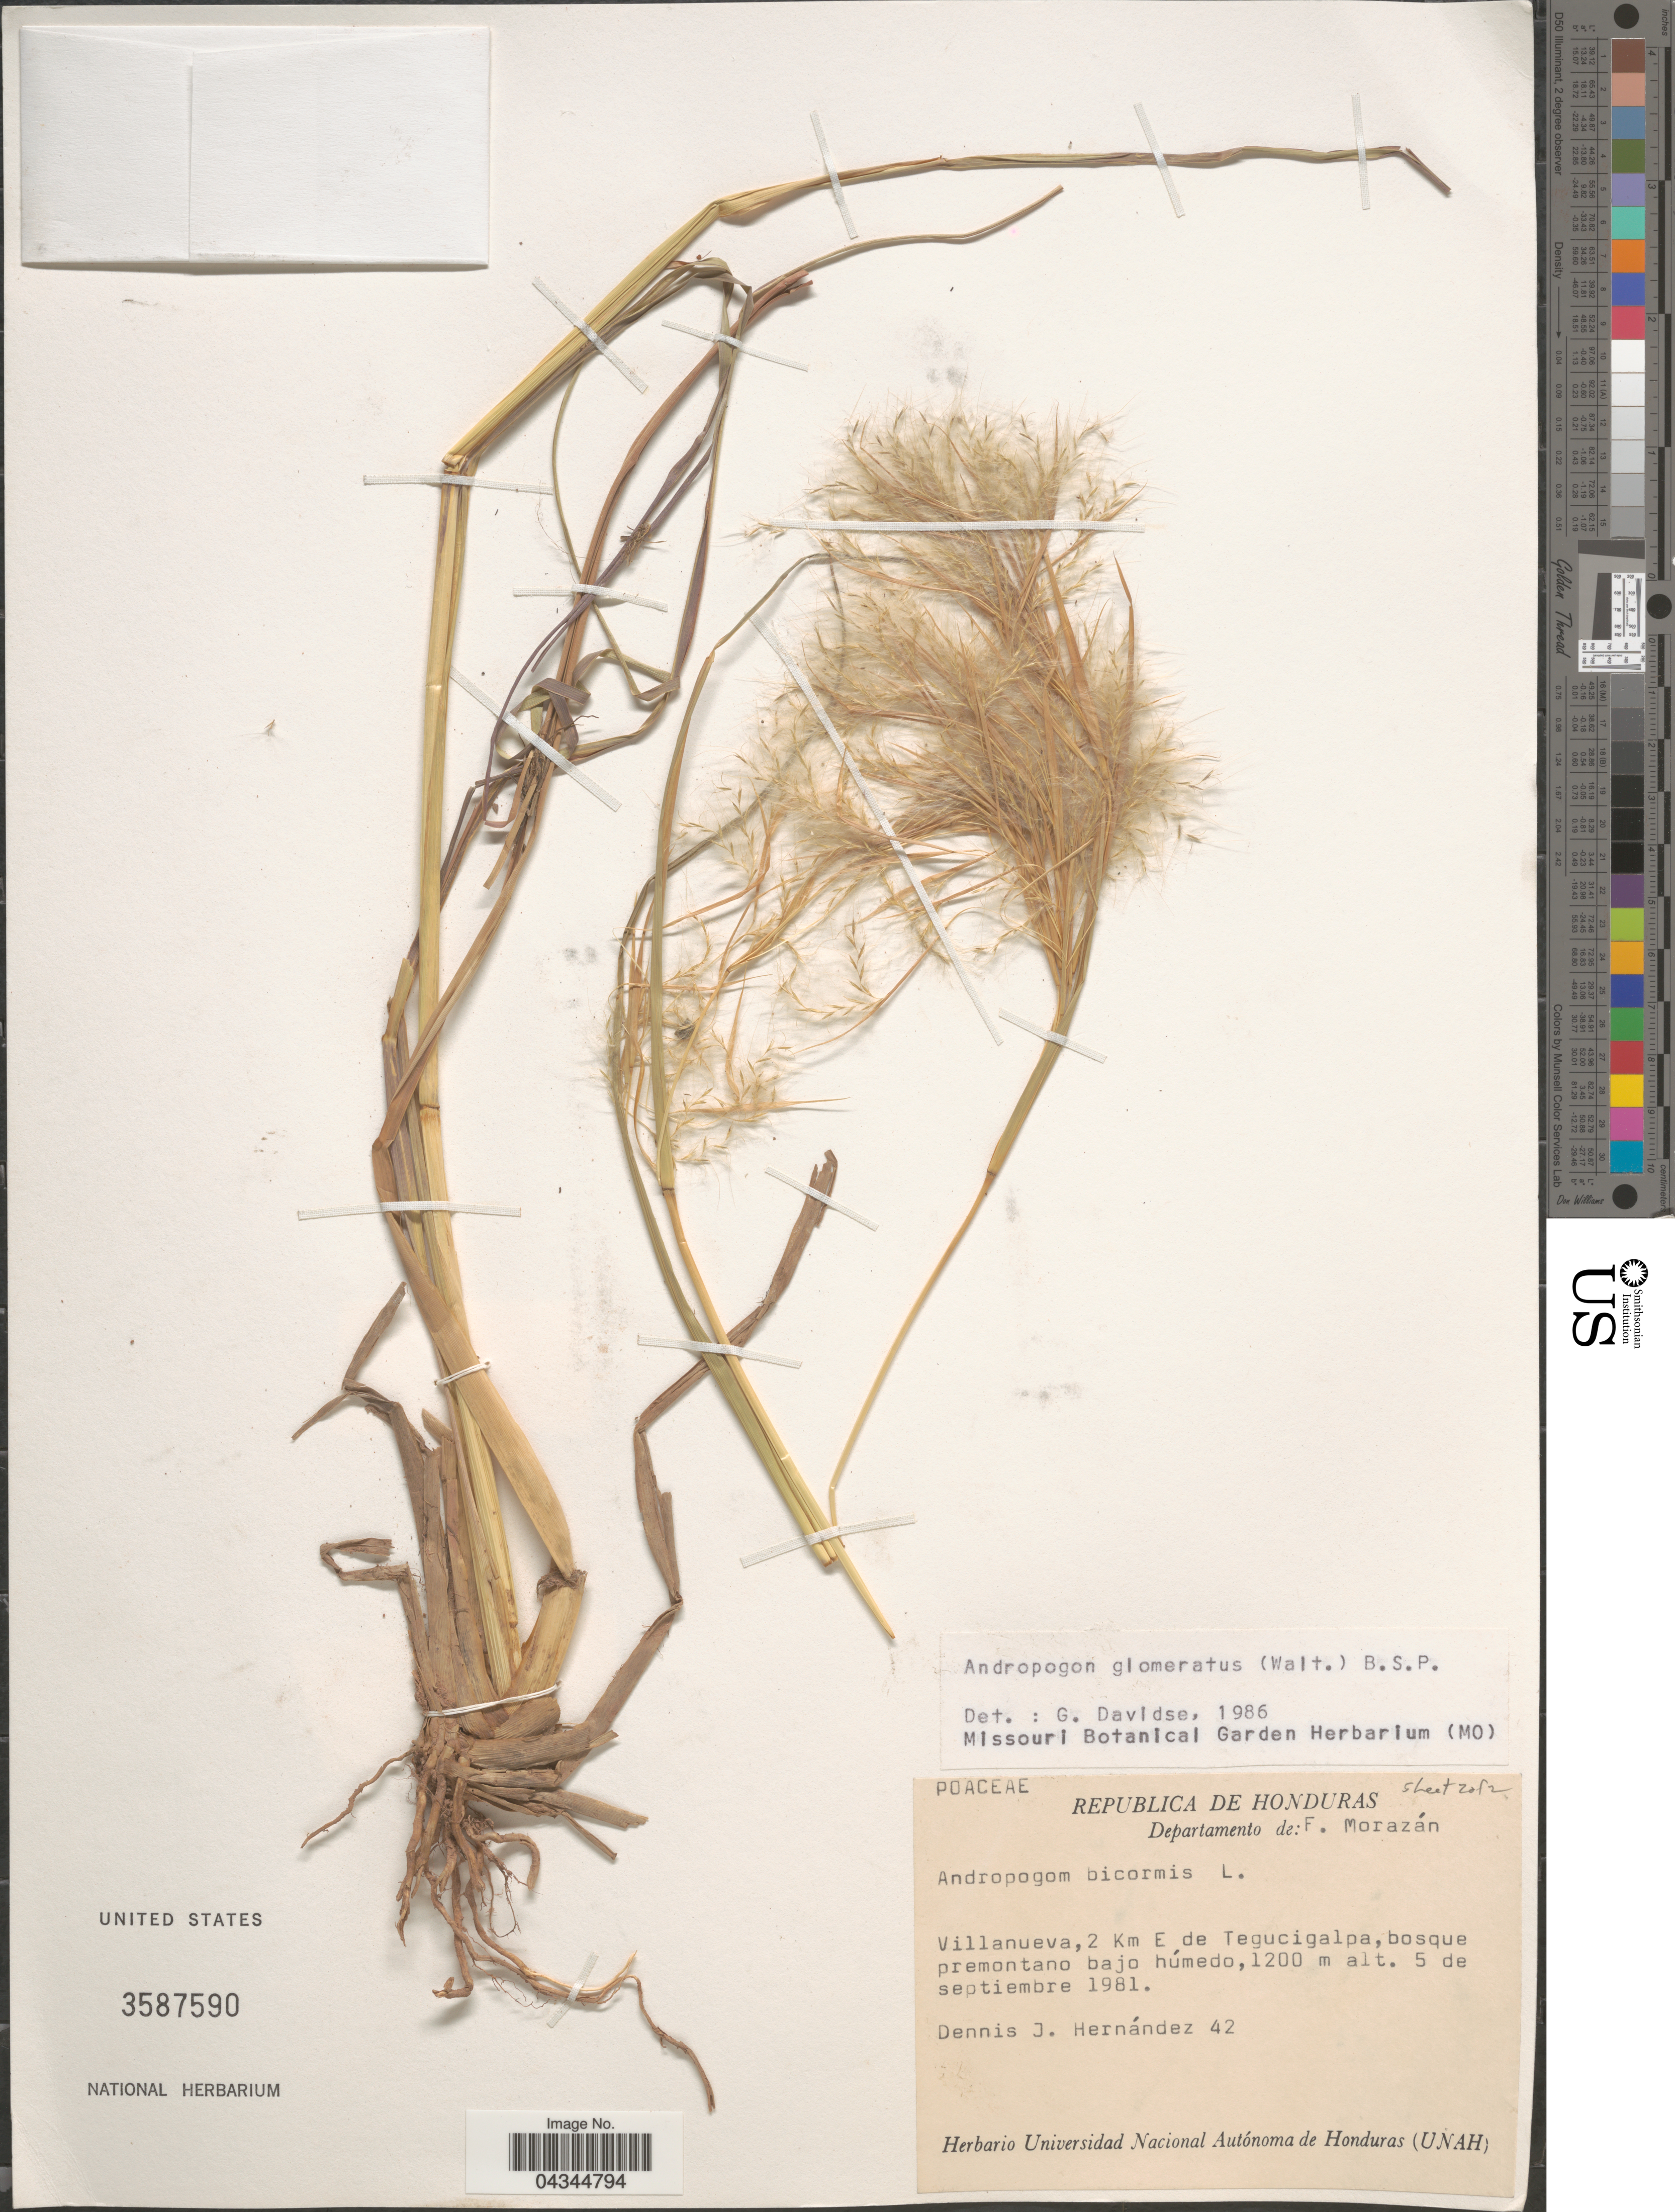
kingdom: Plantae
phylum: Tracheophyta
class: Liliopsida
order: Poales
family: Poaceae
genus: Andropogon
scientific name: Andropogon glomeratus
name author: (Walter) Britton et al.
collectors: D. Hernández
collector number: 42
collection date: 1981-09-05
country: Honduras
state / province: Fco. Morazán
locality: Republica de Honduras. Departamento de: F. Morazán. Villanueva, 2 Km E de Tegucigalpa, bosque premontano bajo húmedo.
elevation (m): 1200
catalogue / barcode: US 3587590